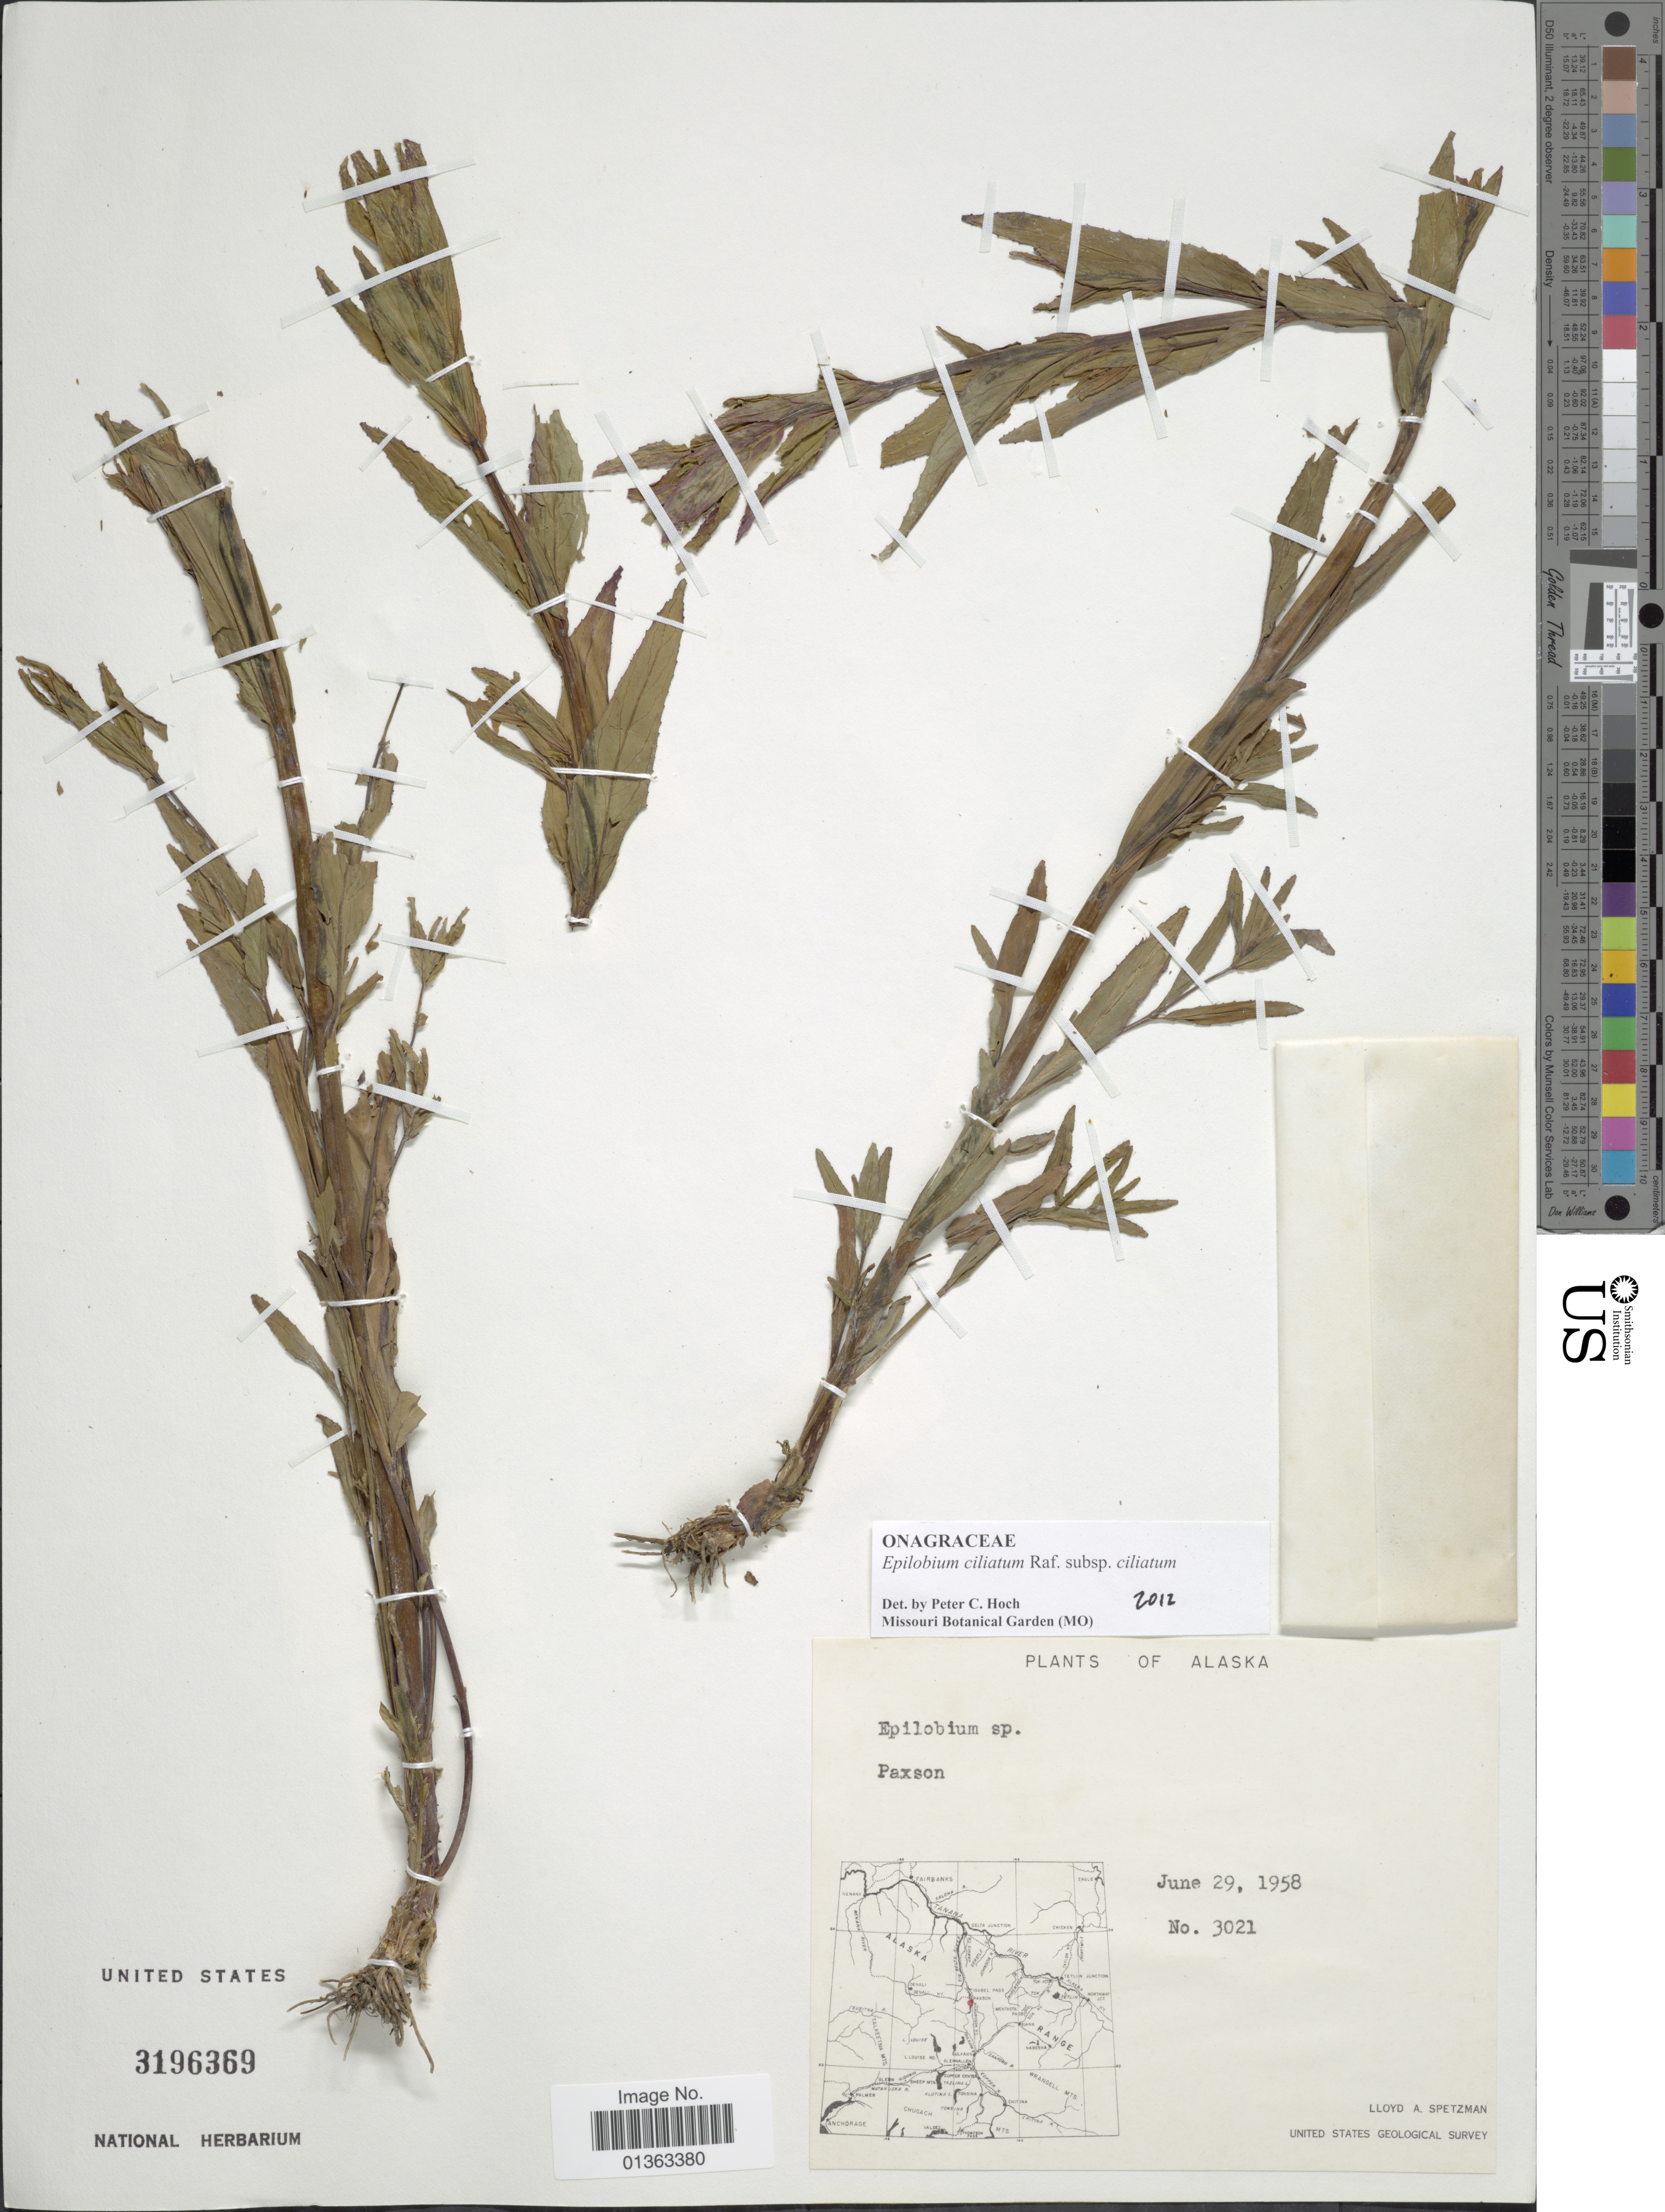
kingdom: Plantae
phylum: Tracheophyta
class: Magnoliopsida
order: Myrtales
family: Onagraceae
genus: Epilobium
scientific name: Epilobium ciliatum subsp. ciliatum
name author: Raf.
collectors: L. Spetzman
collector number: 3021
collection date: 1958-06-29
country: United States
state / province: Alaska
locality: Paxson.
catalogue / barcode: US 3196369